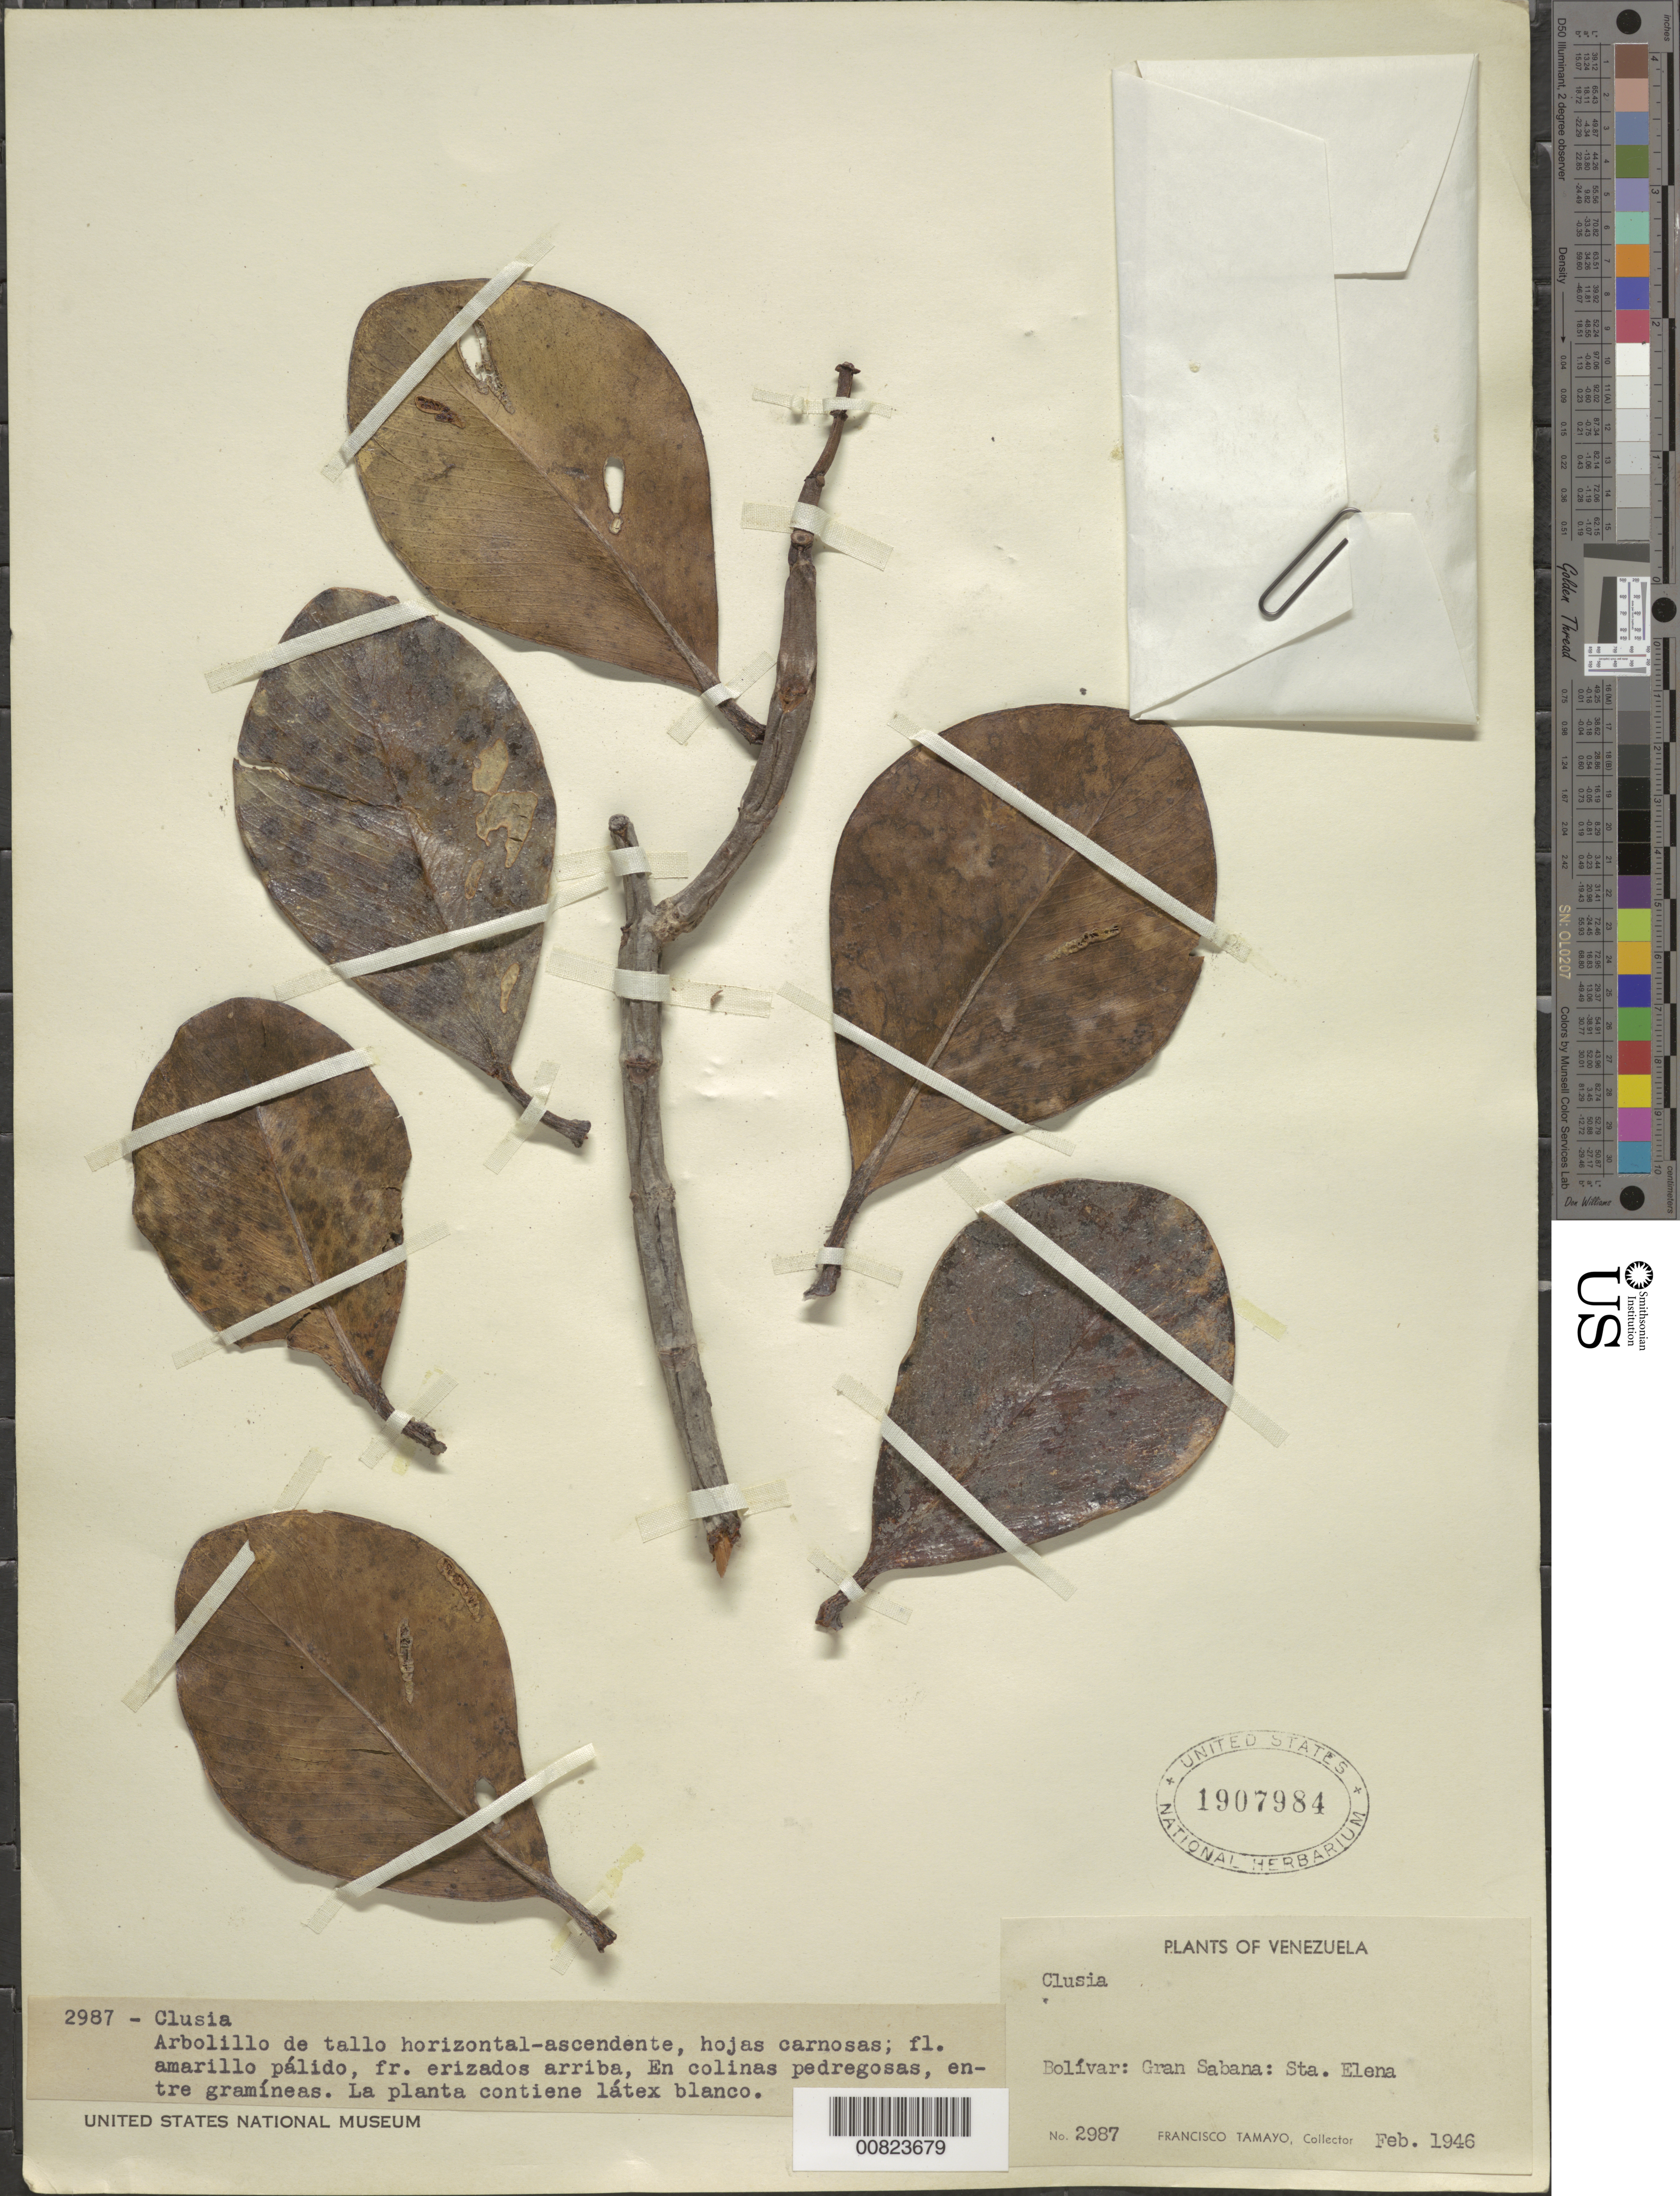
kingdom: Plantae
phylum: Tracheophyta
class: Magnoliopsida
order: Malpighiales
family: Clusiaceae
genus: Clusia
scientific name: Clusia sp.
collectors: F. Tamayo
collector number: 2987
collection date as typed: Feb-46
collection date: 1946-02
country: Venezuela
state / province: Bolívar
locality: Gran Sabana, Sta. Elena, Río Uairén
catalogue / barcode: US 1907984